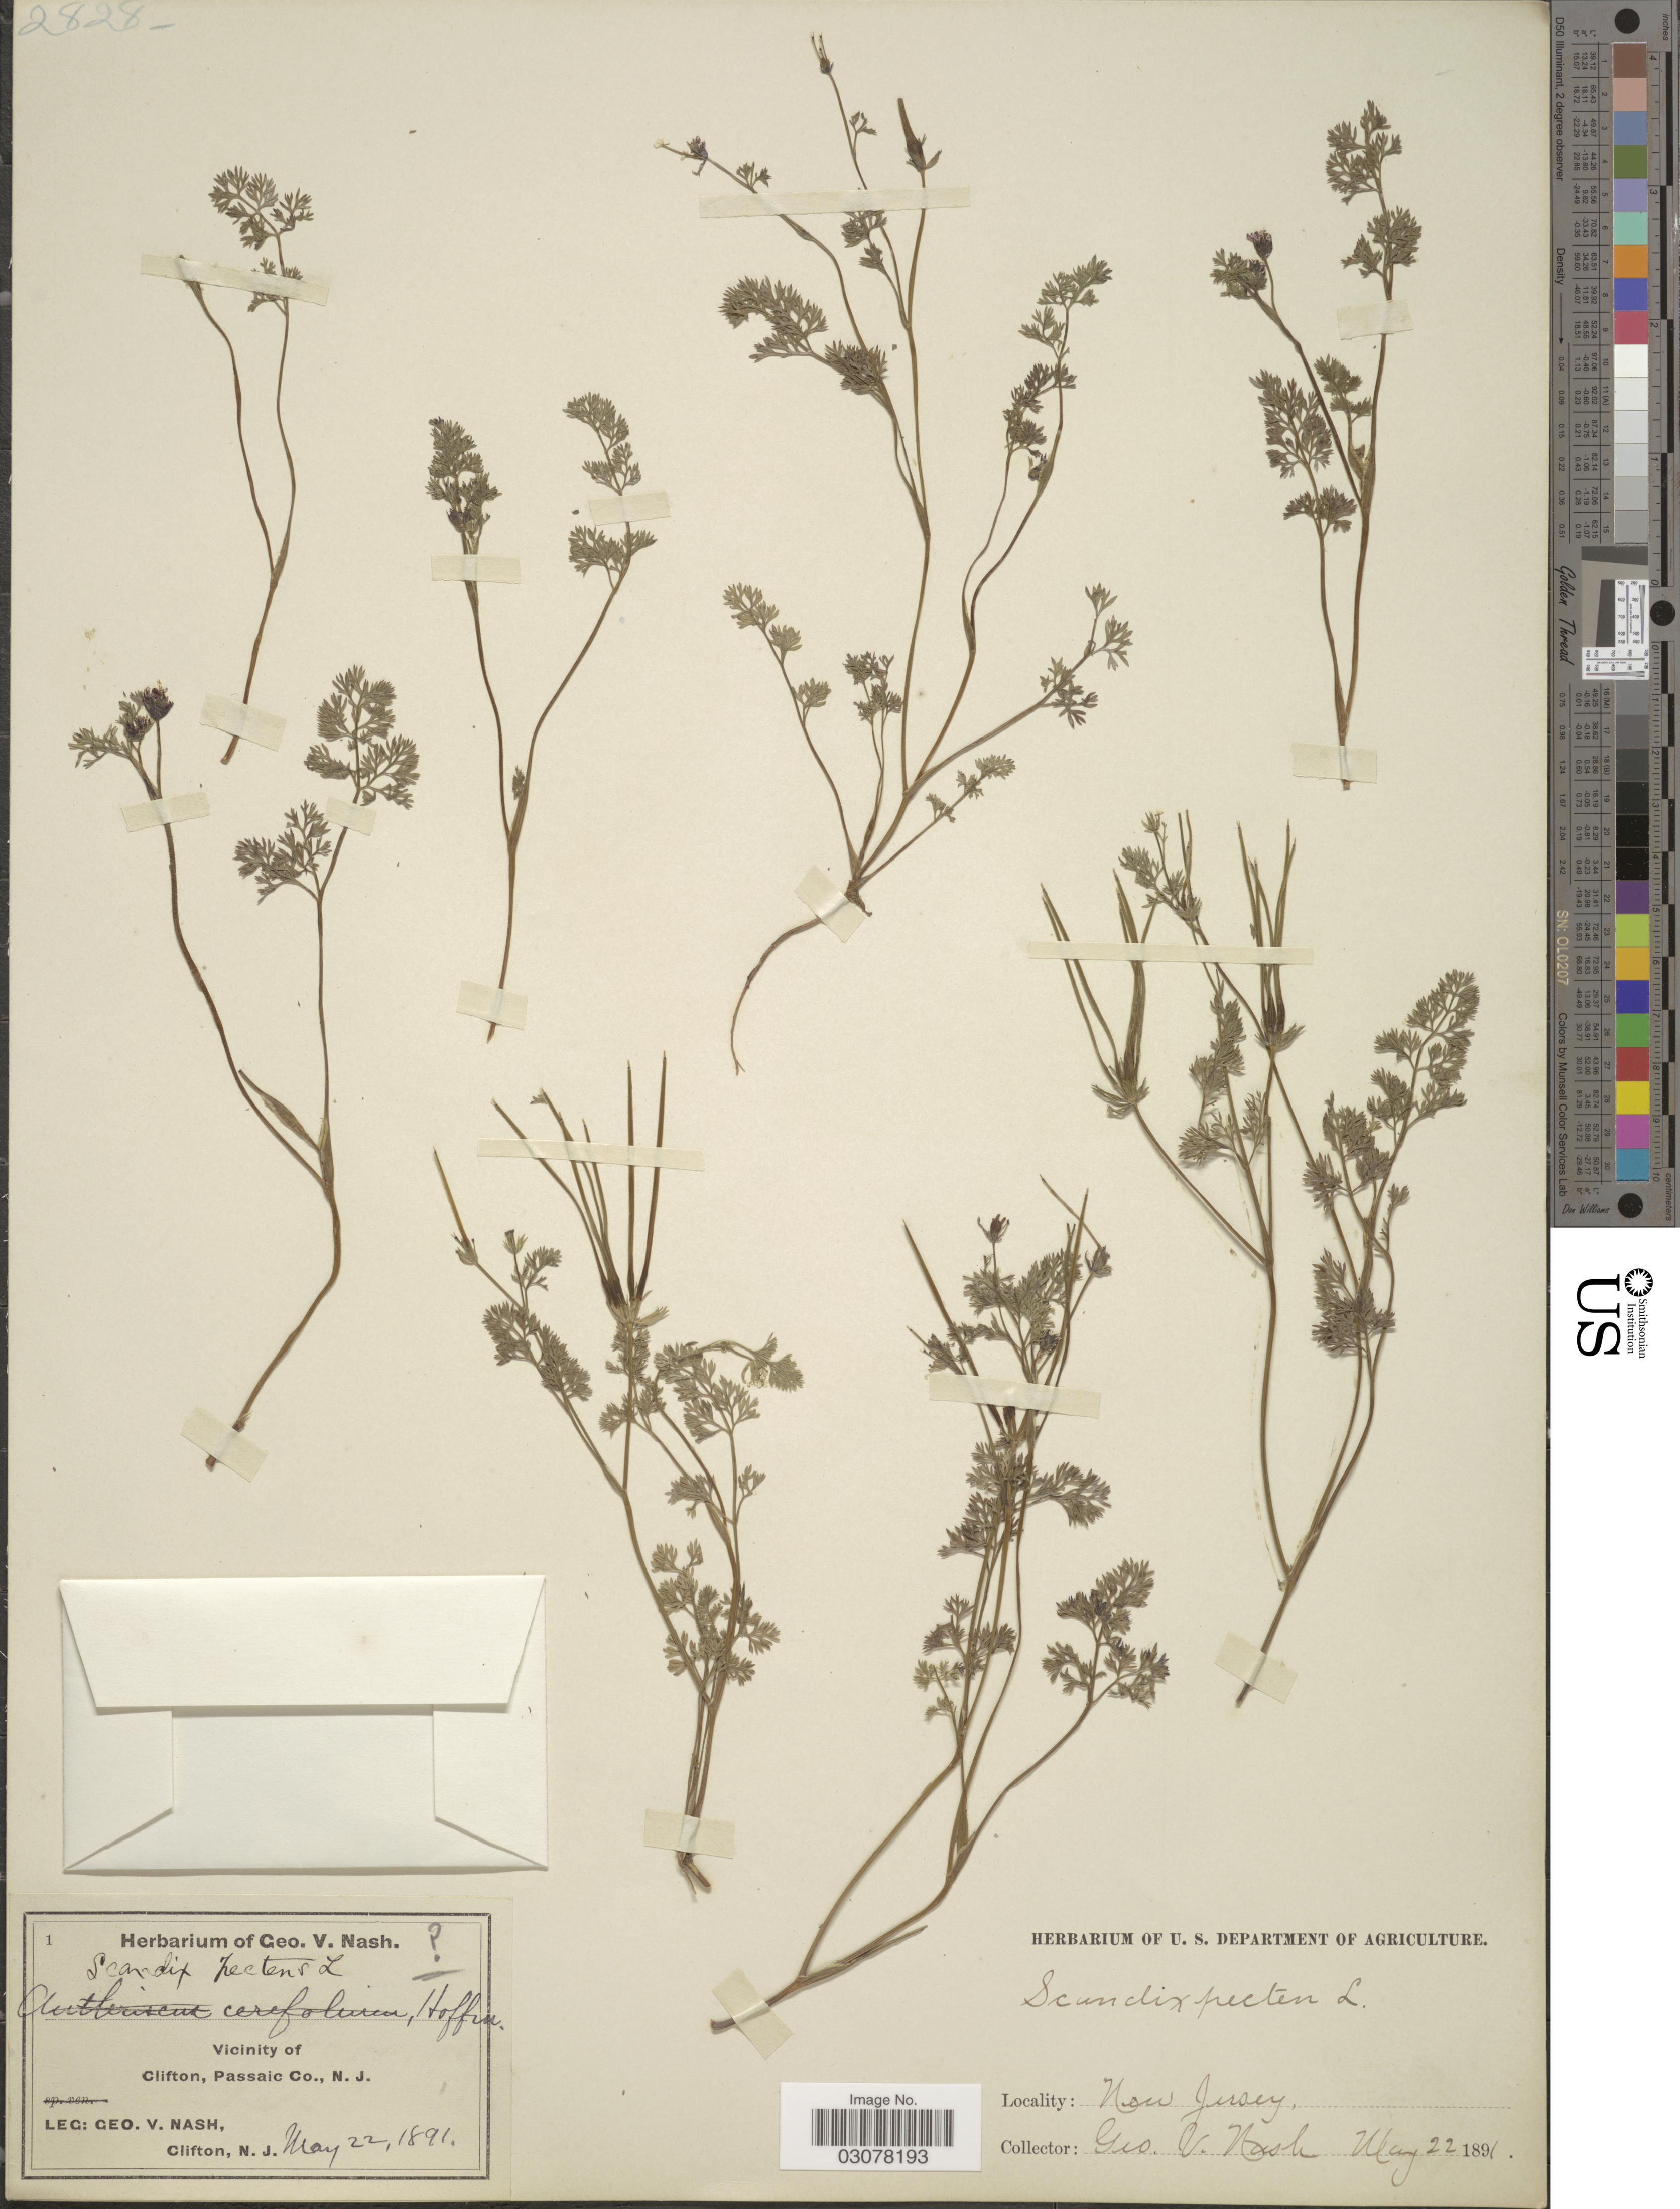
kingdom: Plantae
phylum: Tracheophyta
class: Magnoliopsida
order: Apiales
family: Apiaceae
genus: Scandix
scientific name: Scandix pecten-veneris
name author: L.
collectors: G. V. Nash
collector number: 1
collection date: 1891-05-22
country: United States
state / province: New Jersey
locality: Vicinity of Clifton, Passaic Co., N. J.